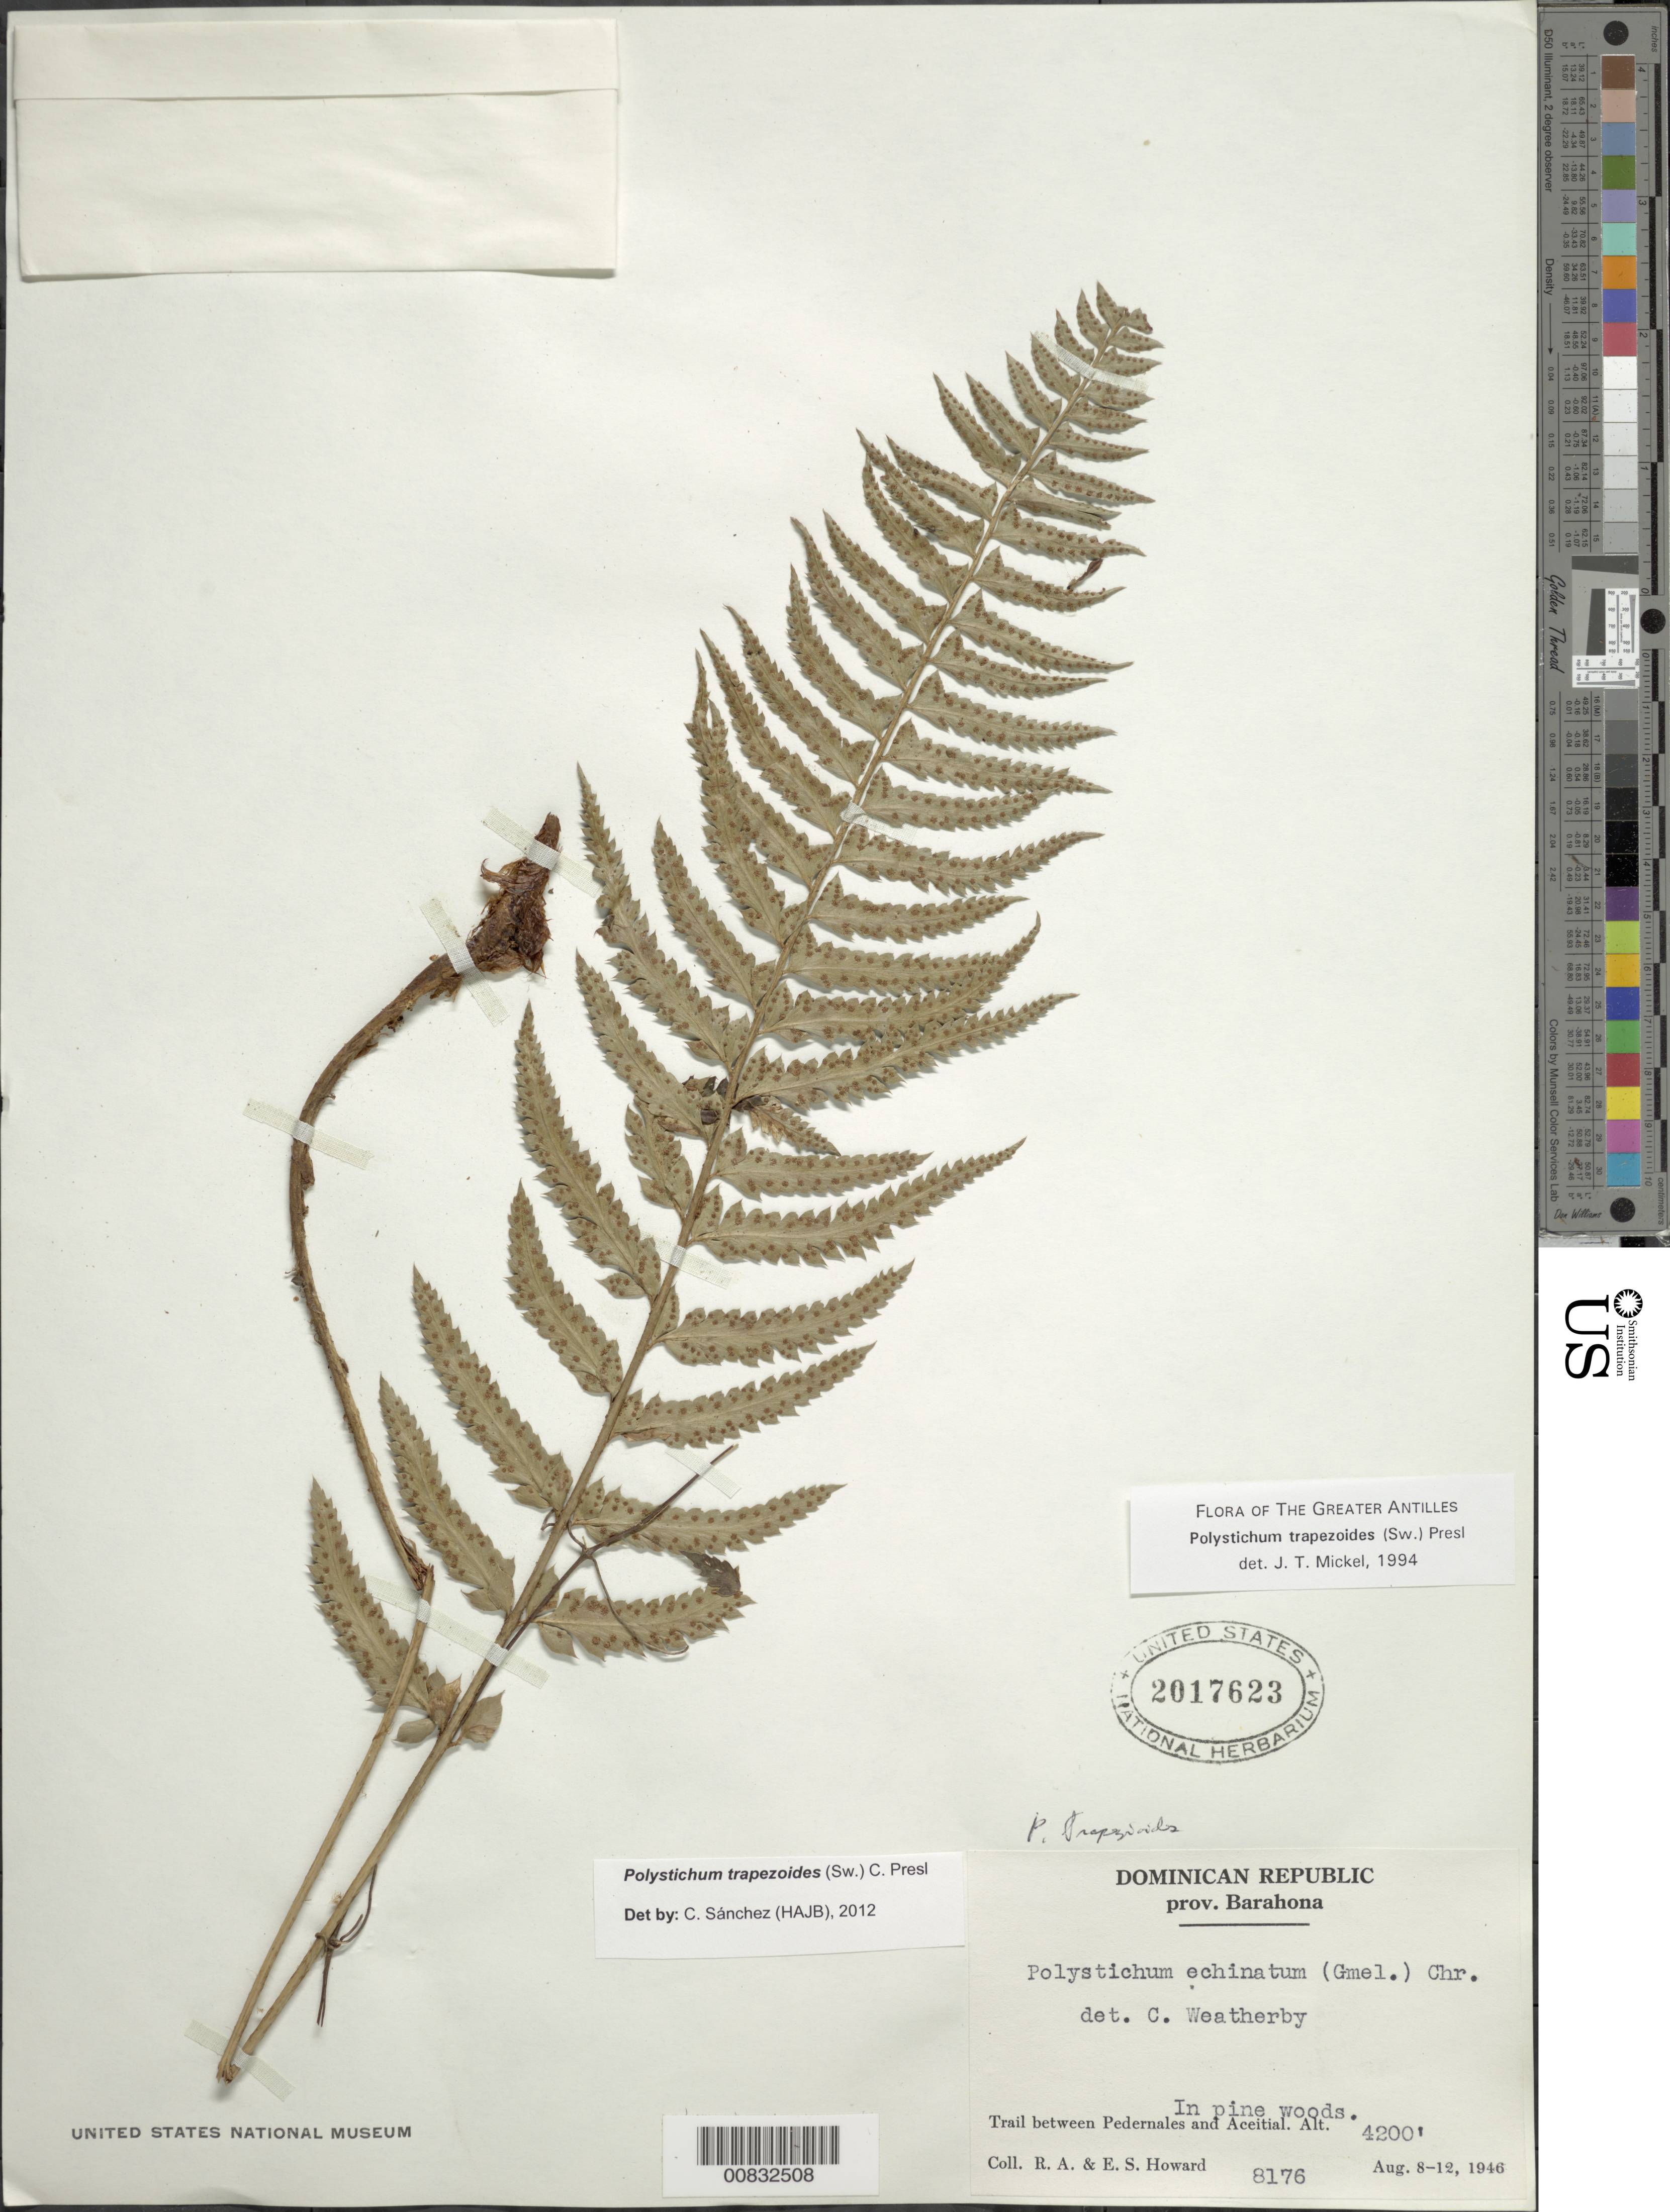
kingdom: Plantae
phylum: Tracheophyta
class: Polypodiopsida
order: Polypodiales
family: Dryopteridaceae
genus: Polystichum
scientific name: Polystichum trapezoides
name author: (Sw.) C. Presl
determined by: Mickel, J. T., (NY), New York Botanical Garden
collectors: R. A. Howard & E. S. Howard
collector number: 8176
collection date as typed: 08 Aug 1946 to 12 Aug 1946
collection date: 1946-08-08/1946-08-12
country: Dominican Republic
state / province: Barahona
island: Hispaniola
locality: Pedernales to Aceitial trail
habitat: Pine woods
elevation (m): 1280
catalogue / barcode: US 2017623